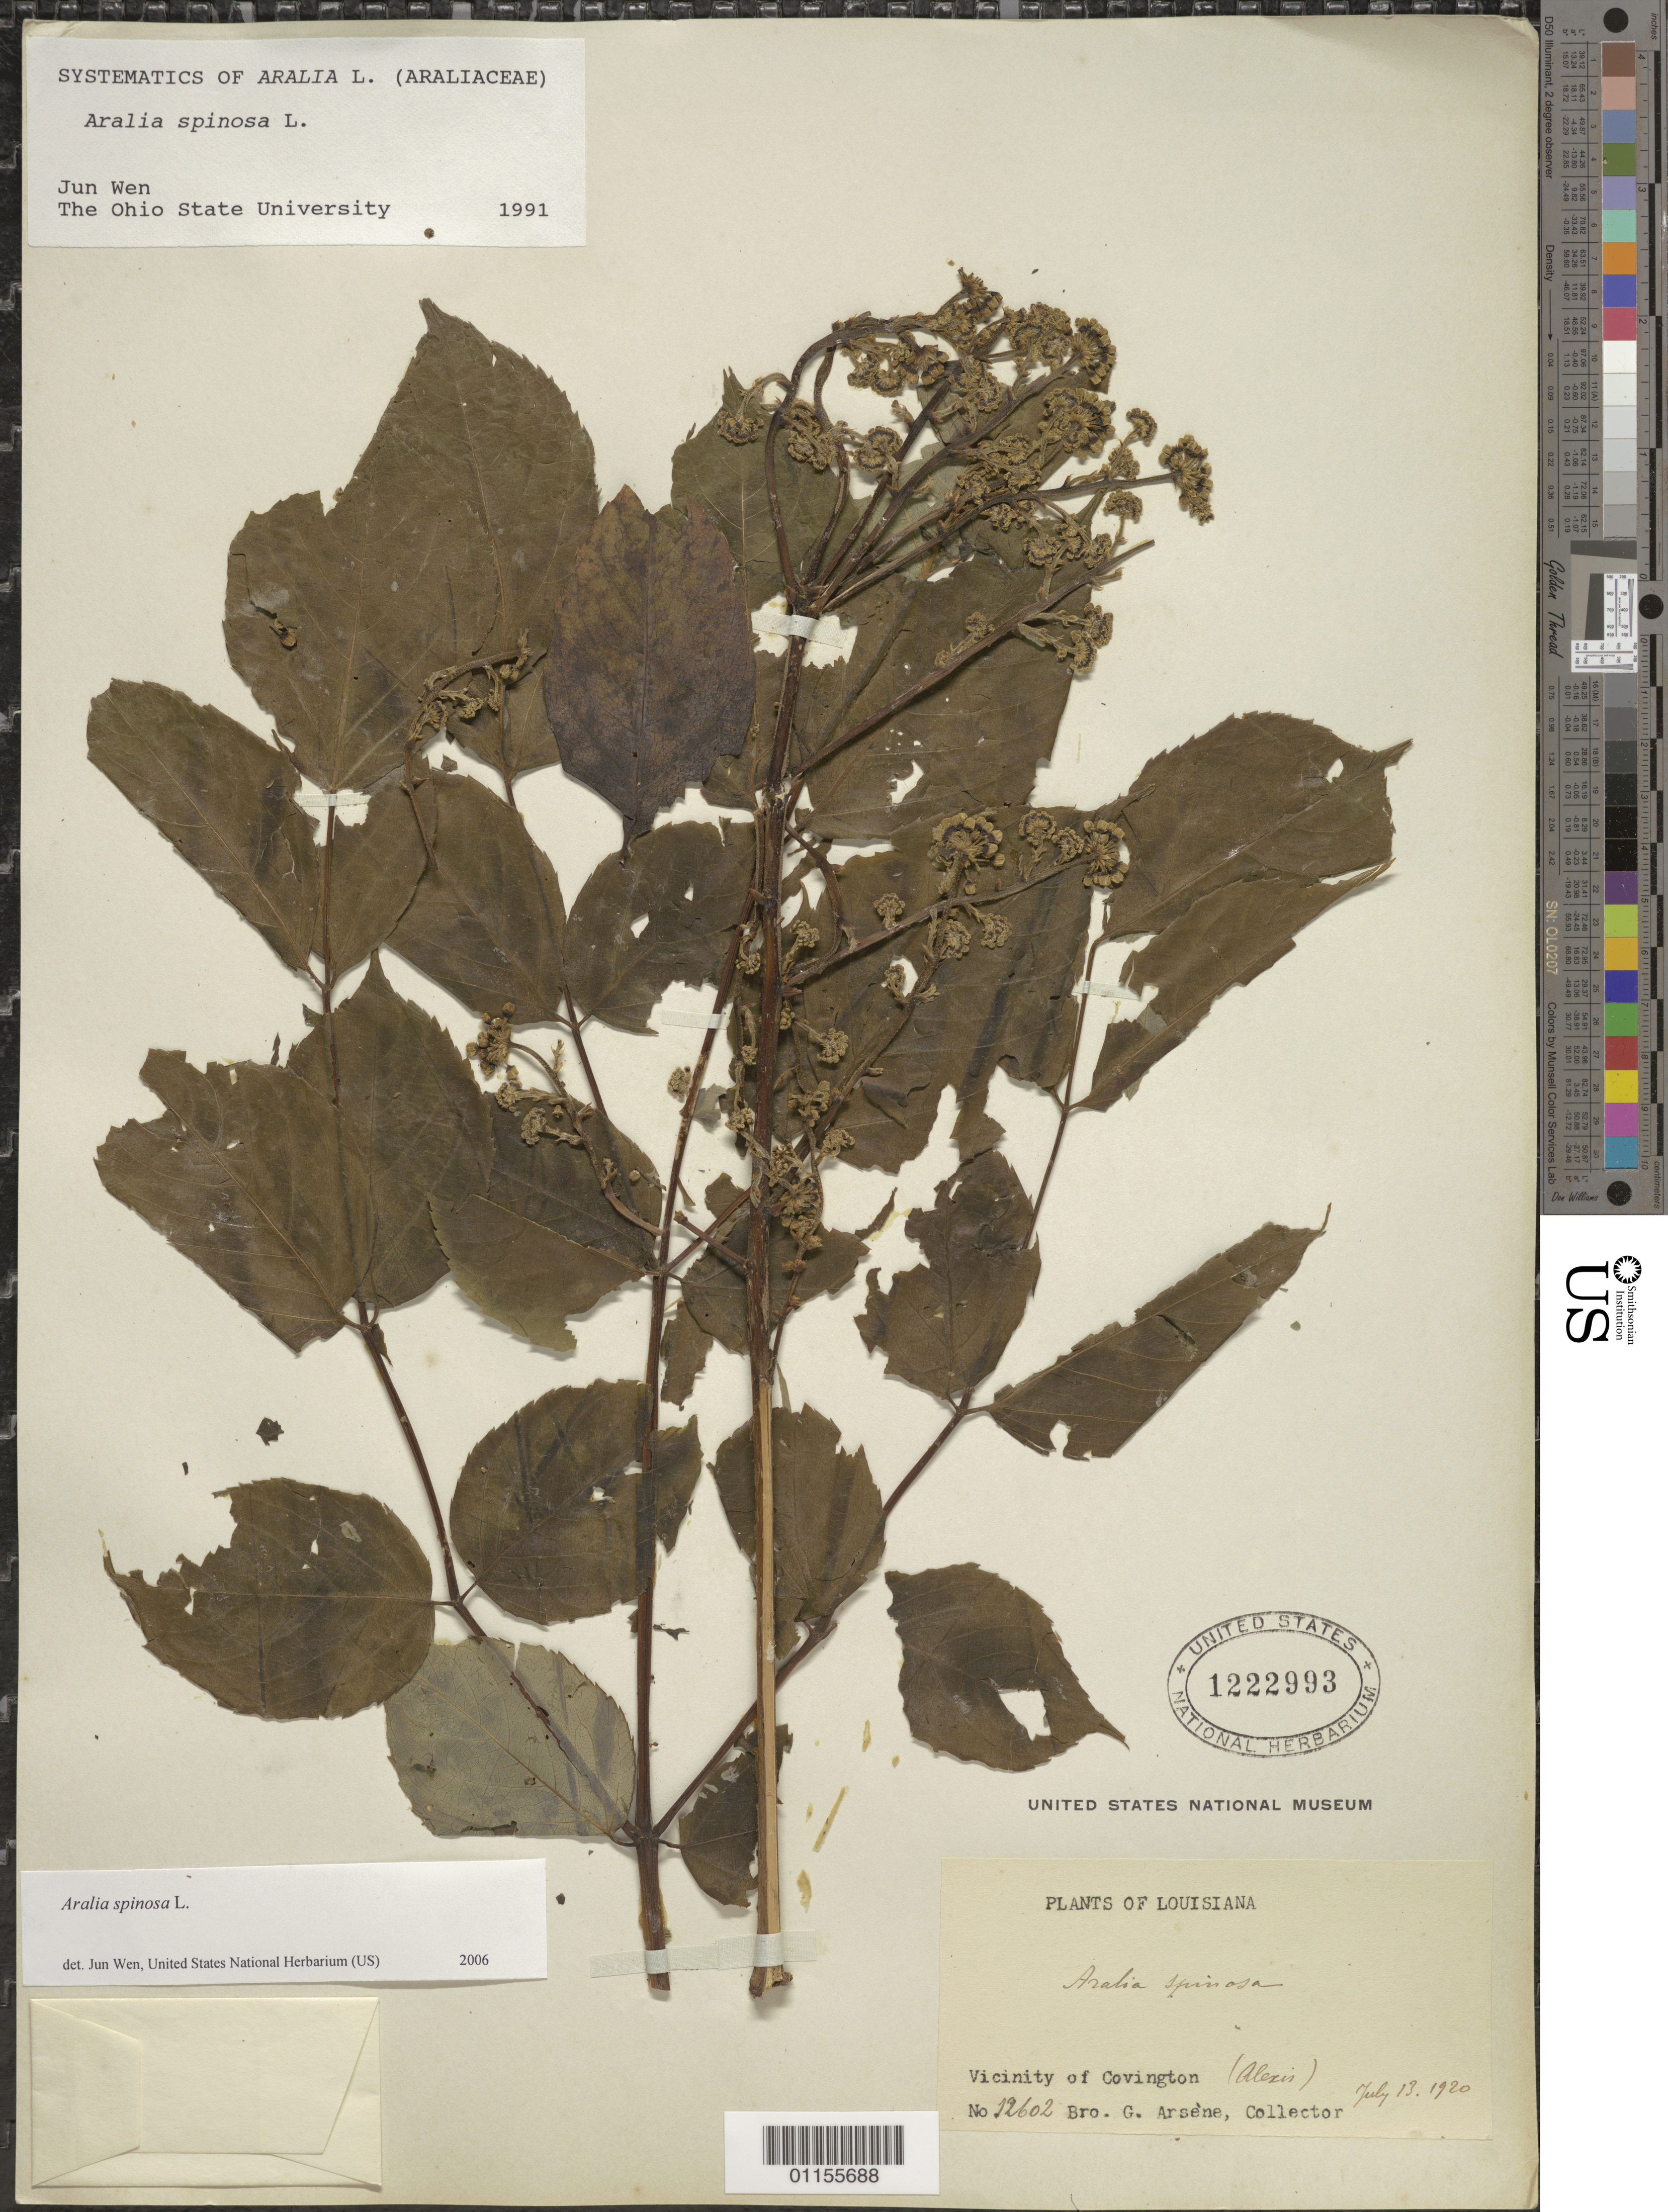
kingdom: Plantae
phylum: Tracheophyta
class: Magnoliopsida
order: Apiales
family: Araliaceae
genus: Aralia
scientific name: Aralia spinosa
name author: L.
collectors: Bro. G. Arsène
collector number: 12602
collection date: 1920-07-13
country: United States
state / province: Louisiana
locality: Vicinity of Covington.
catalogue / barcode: US 1222993